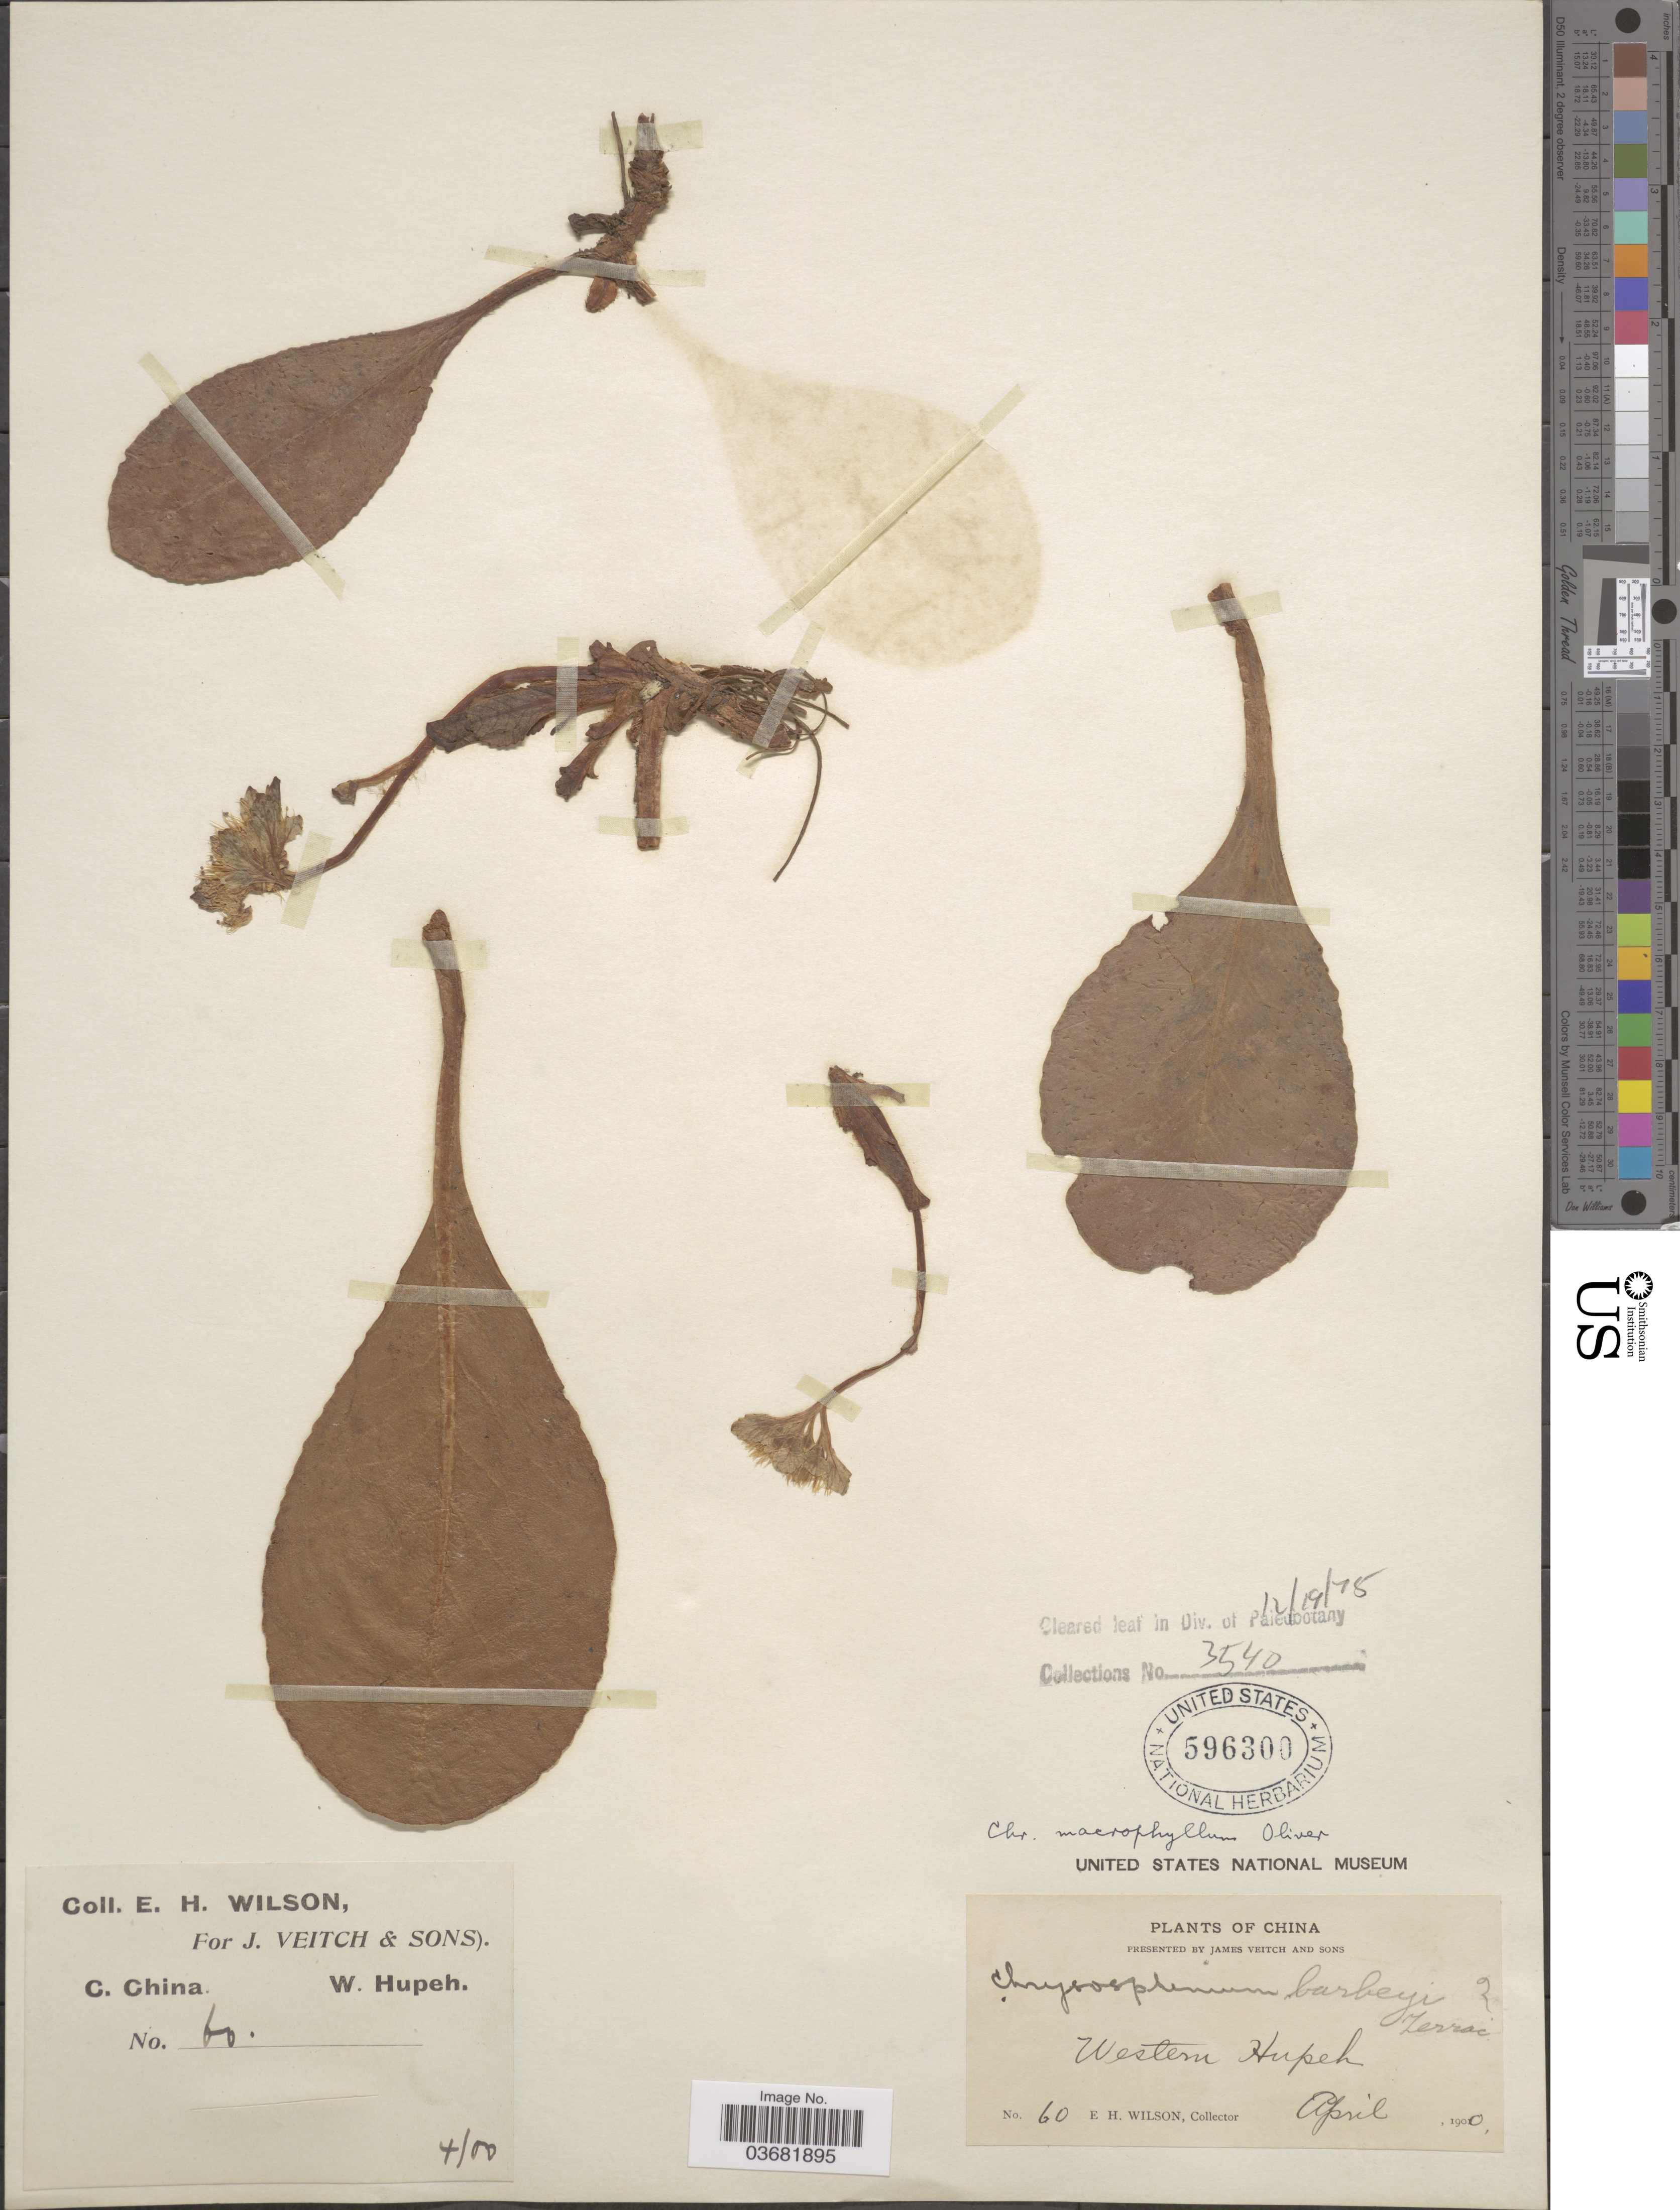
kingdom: Plantae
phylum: Tracheophyta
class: Magnoliopsida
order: Saxifragales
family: Saxifragaceae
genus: Chrysosplenium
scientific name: Chrysosplenium macrophyllum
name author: Oliv.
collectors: E. Wilson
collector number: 60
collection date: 1900-04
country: China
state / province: Hubei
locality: C. China. W. Hupeh. Western Hupeh.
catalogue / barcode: US 596300